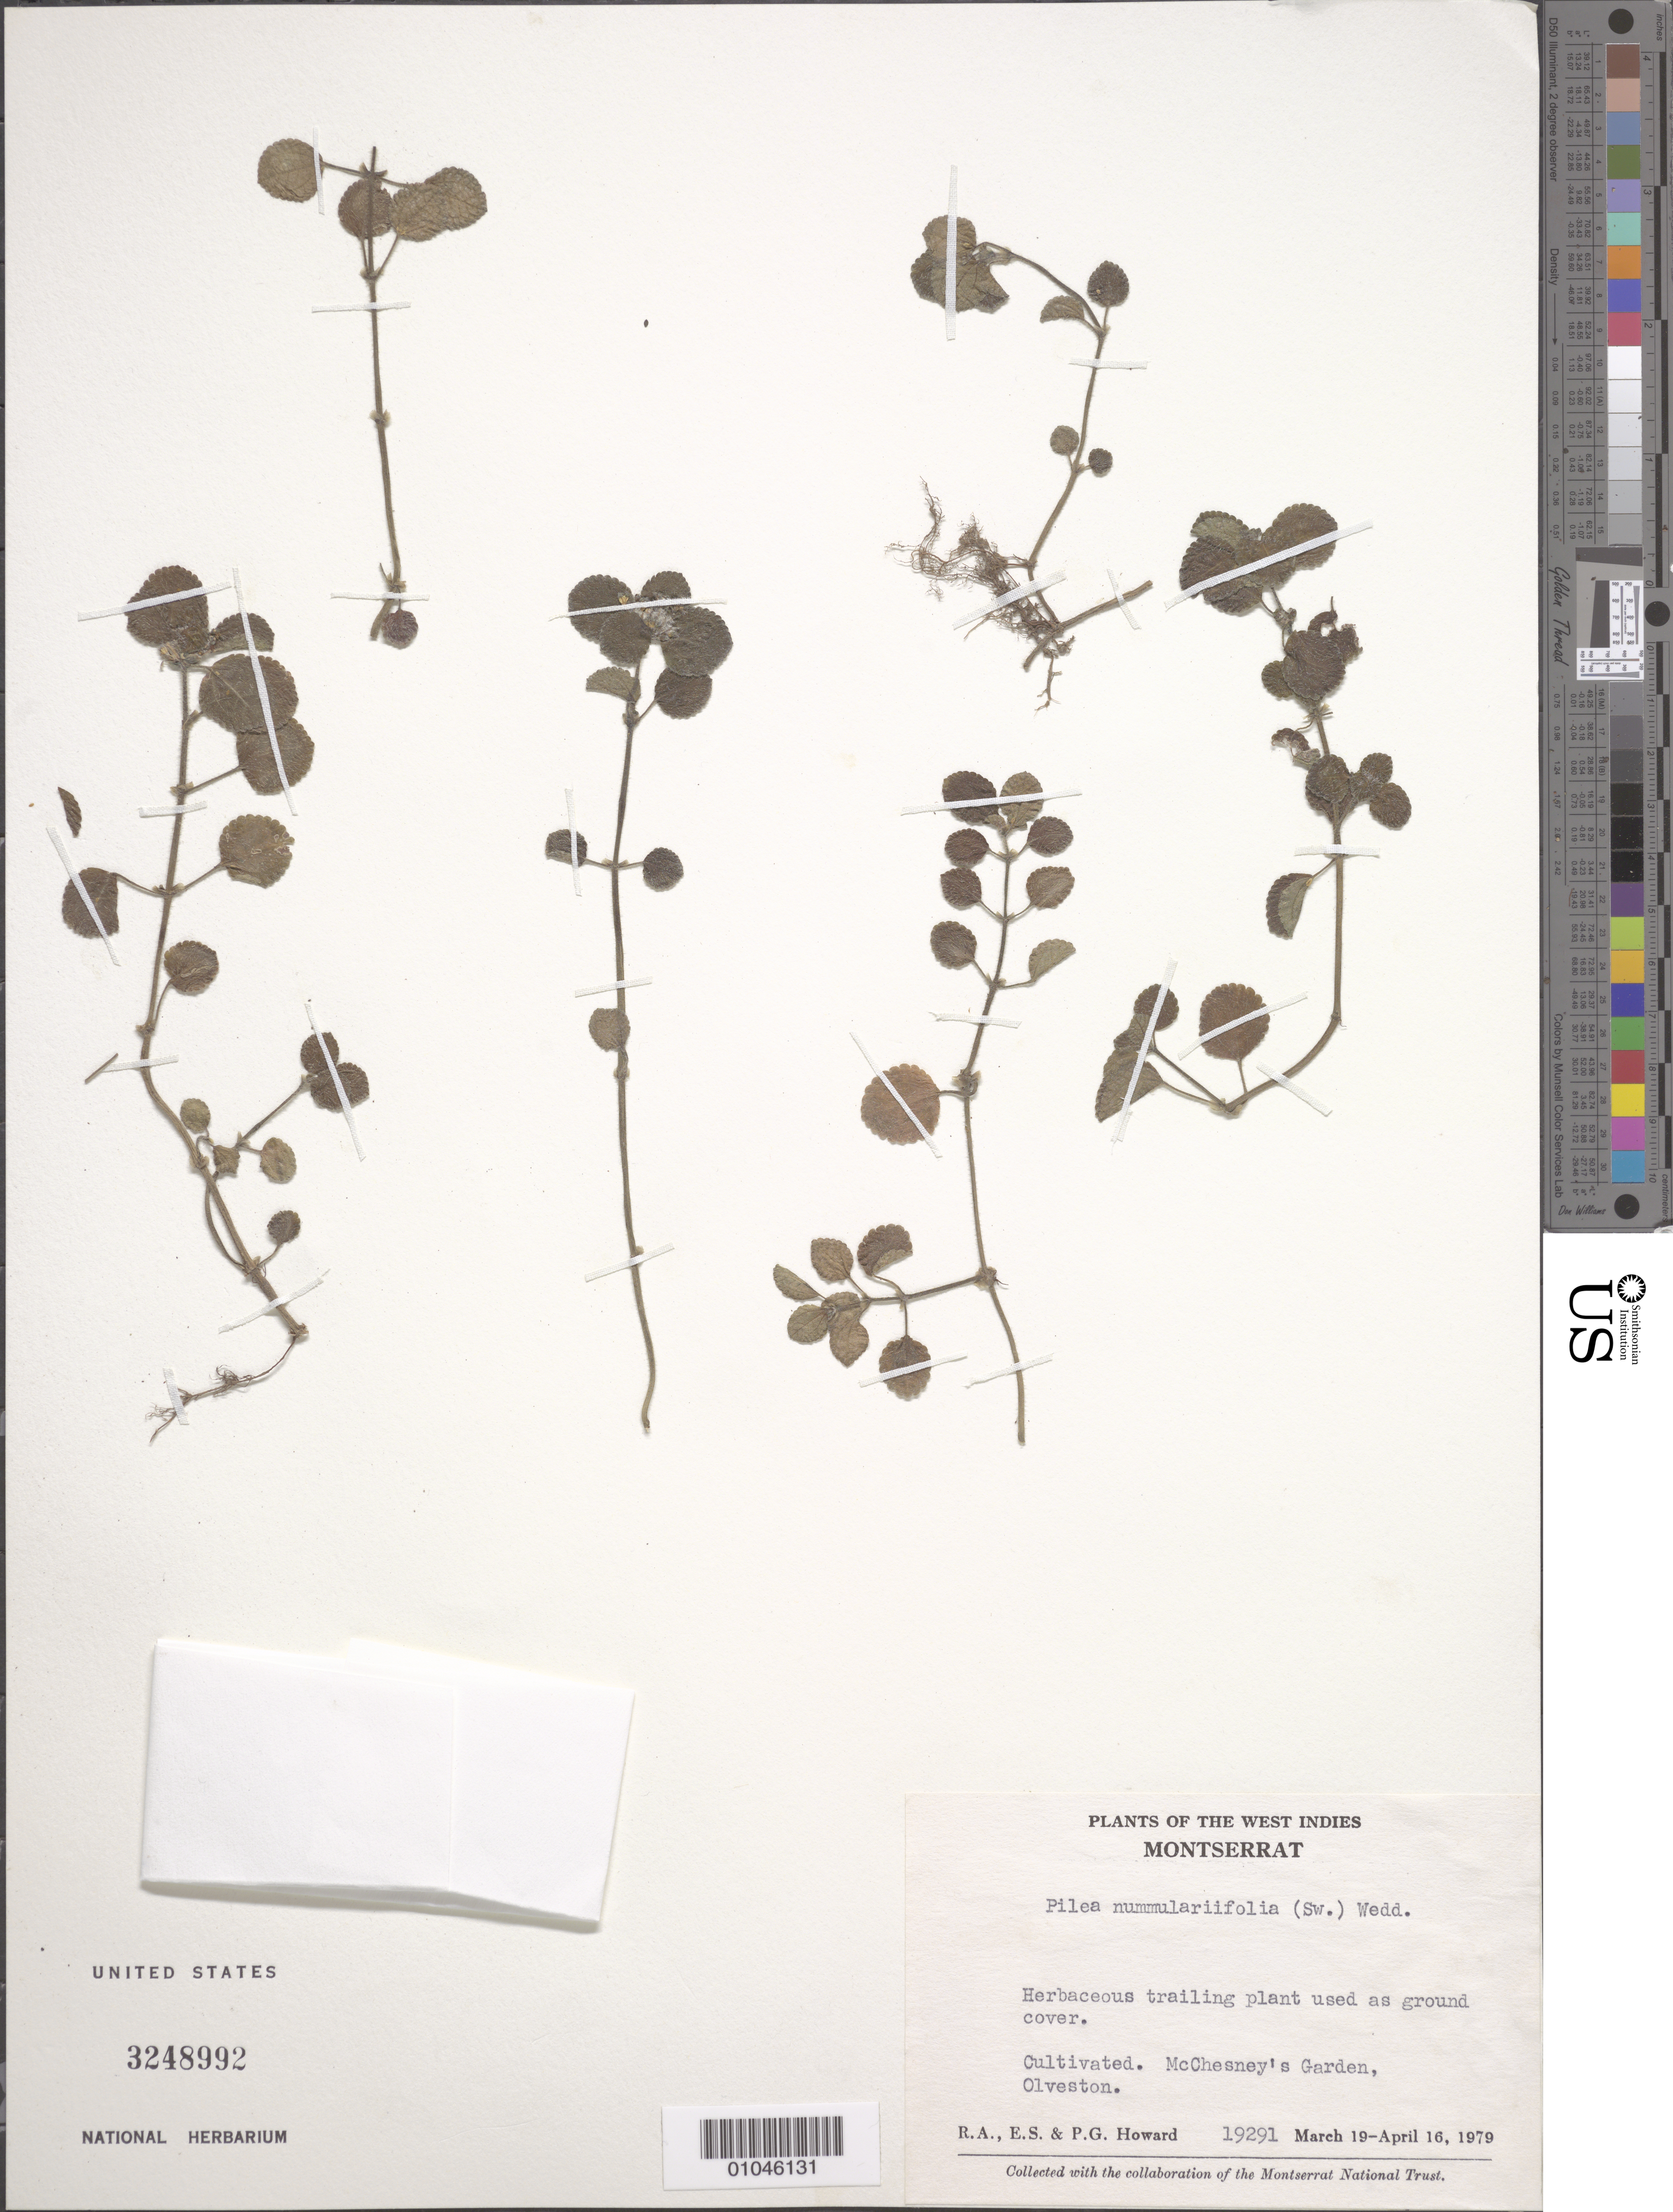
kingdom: Plantae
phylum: Tracheophyta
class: Magnoliopsida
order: Rosales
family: Urticaceae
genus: Pilea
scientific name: Pilea nummularifolia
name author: (Sw.) Wedd.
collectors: E. S. Howard, R. A. Howard & P. Howard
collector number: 19291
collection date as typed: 19 Mar 1979 to 16 Apr 1979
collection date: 1979-03-19/1979-04-16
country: Montserrat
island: Montserrat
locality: Herbaceous trailing plant used as ground cover. Cultivated in McChesney's Garden. Olveston.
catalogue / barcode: US 3248992